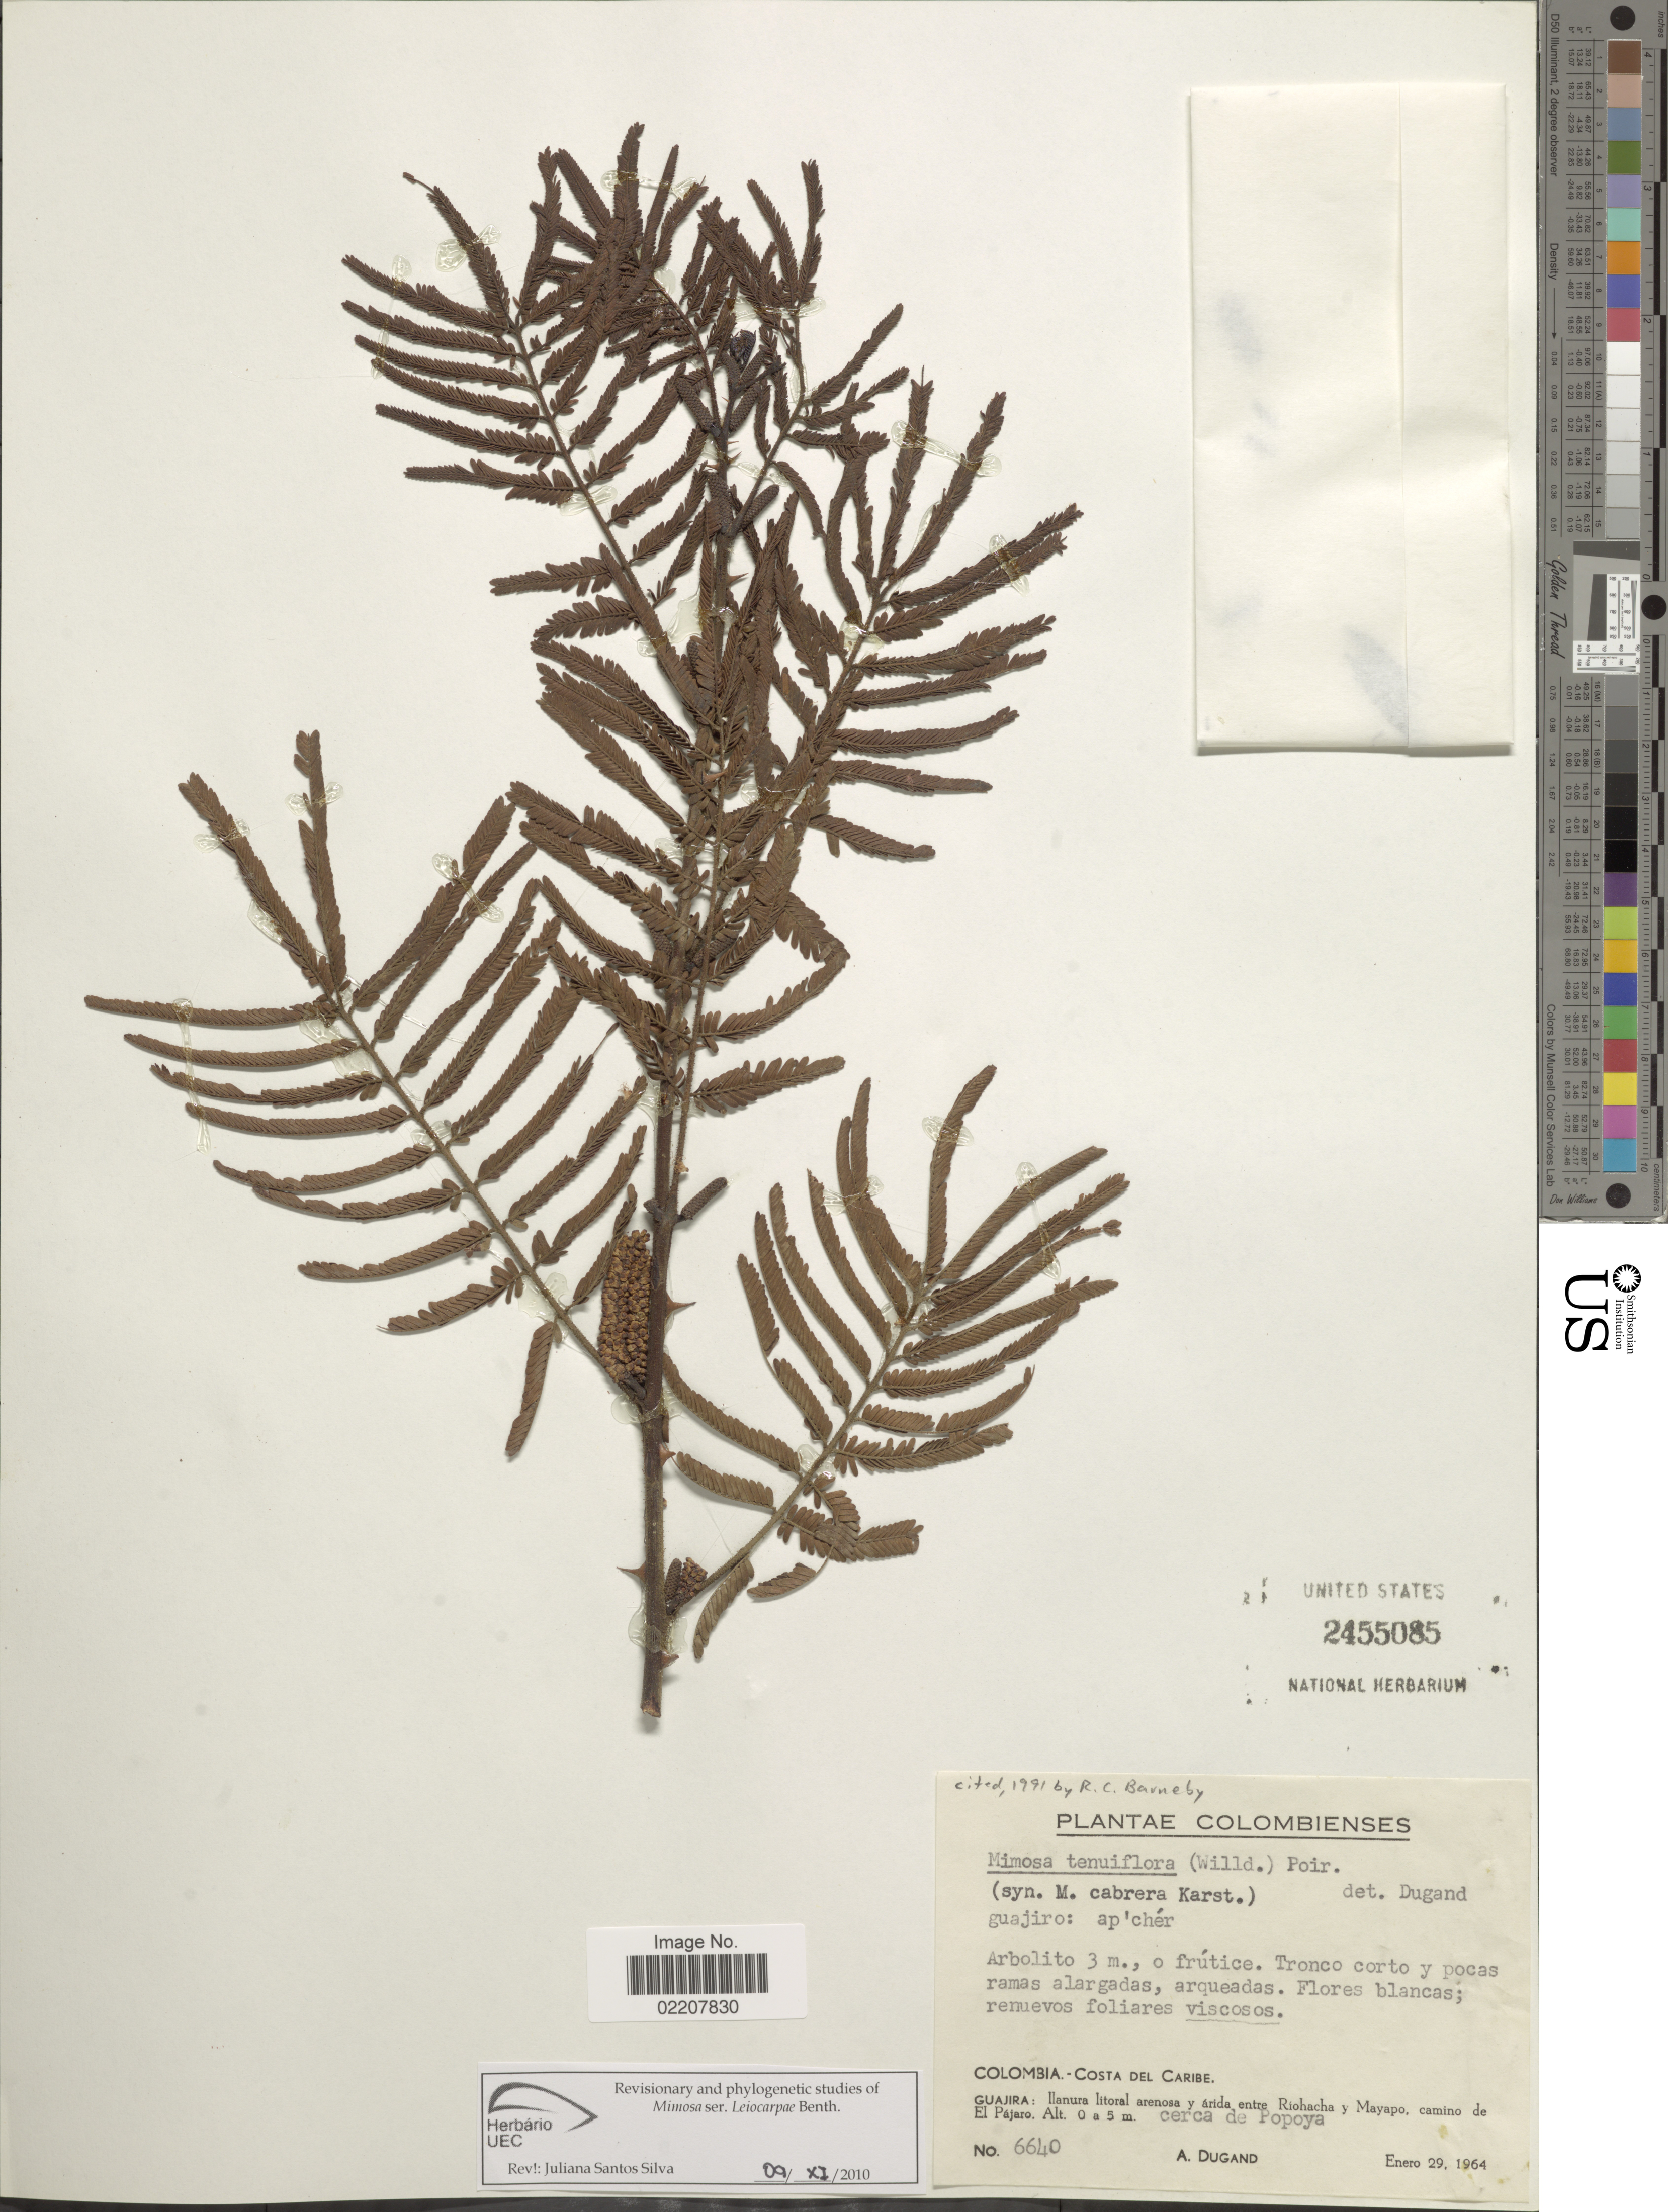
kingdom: Plantae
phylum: Tracheophyta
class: Magnoliopsida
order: Fabales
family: Fabaceae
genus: Mimosa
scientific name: Mimosa tenuiflora Benth., nom. illeg. hom.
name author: Benth.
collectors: A. Dugand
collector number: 6640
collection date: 1964-01-29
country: Colombia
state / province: La Guajira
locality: Costa del Caribe: llanura litoral arenosa y arida entre Riohacha y Mayapo, camino de El Pajaro, cerca de Popaya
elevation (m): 0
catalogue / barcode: US 2455085